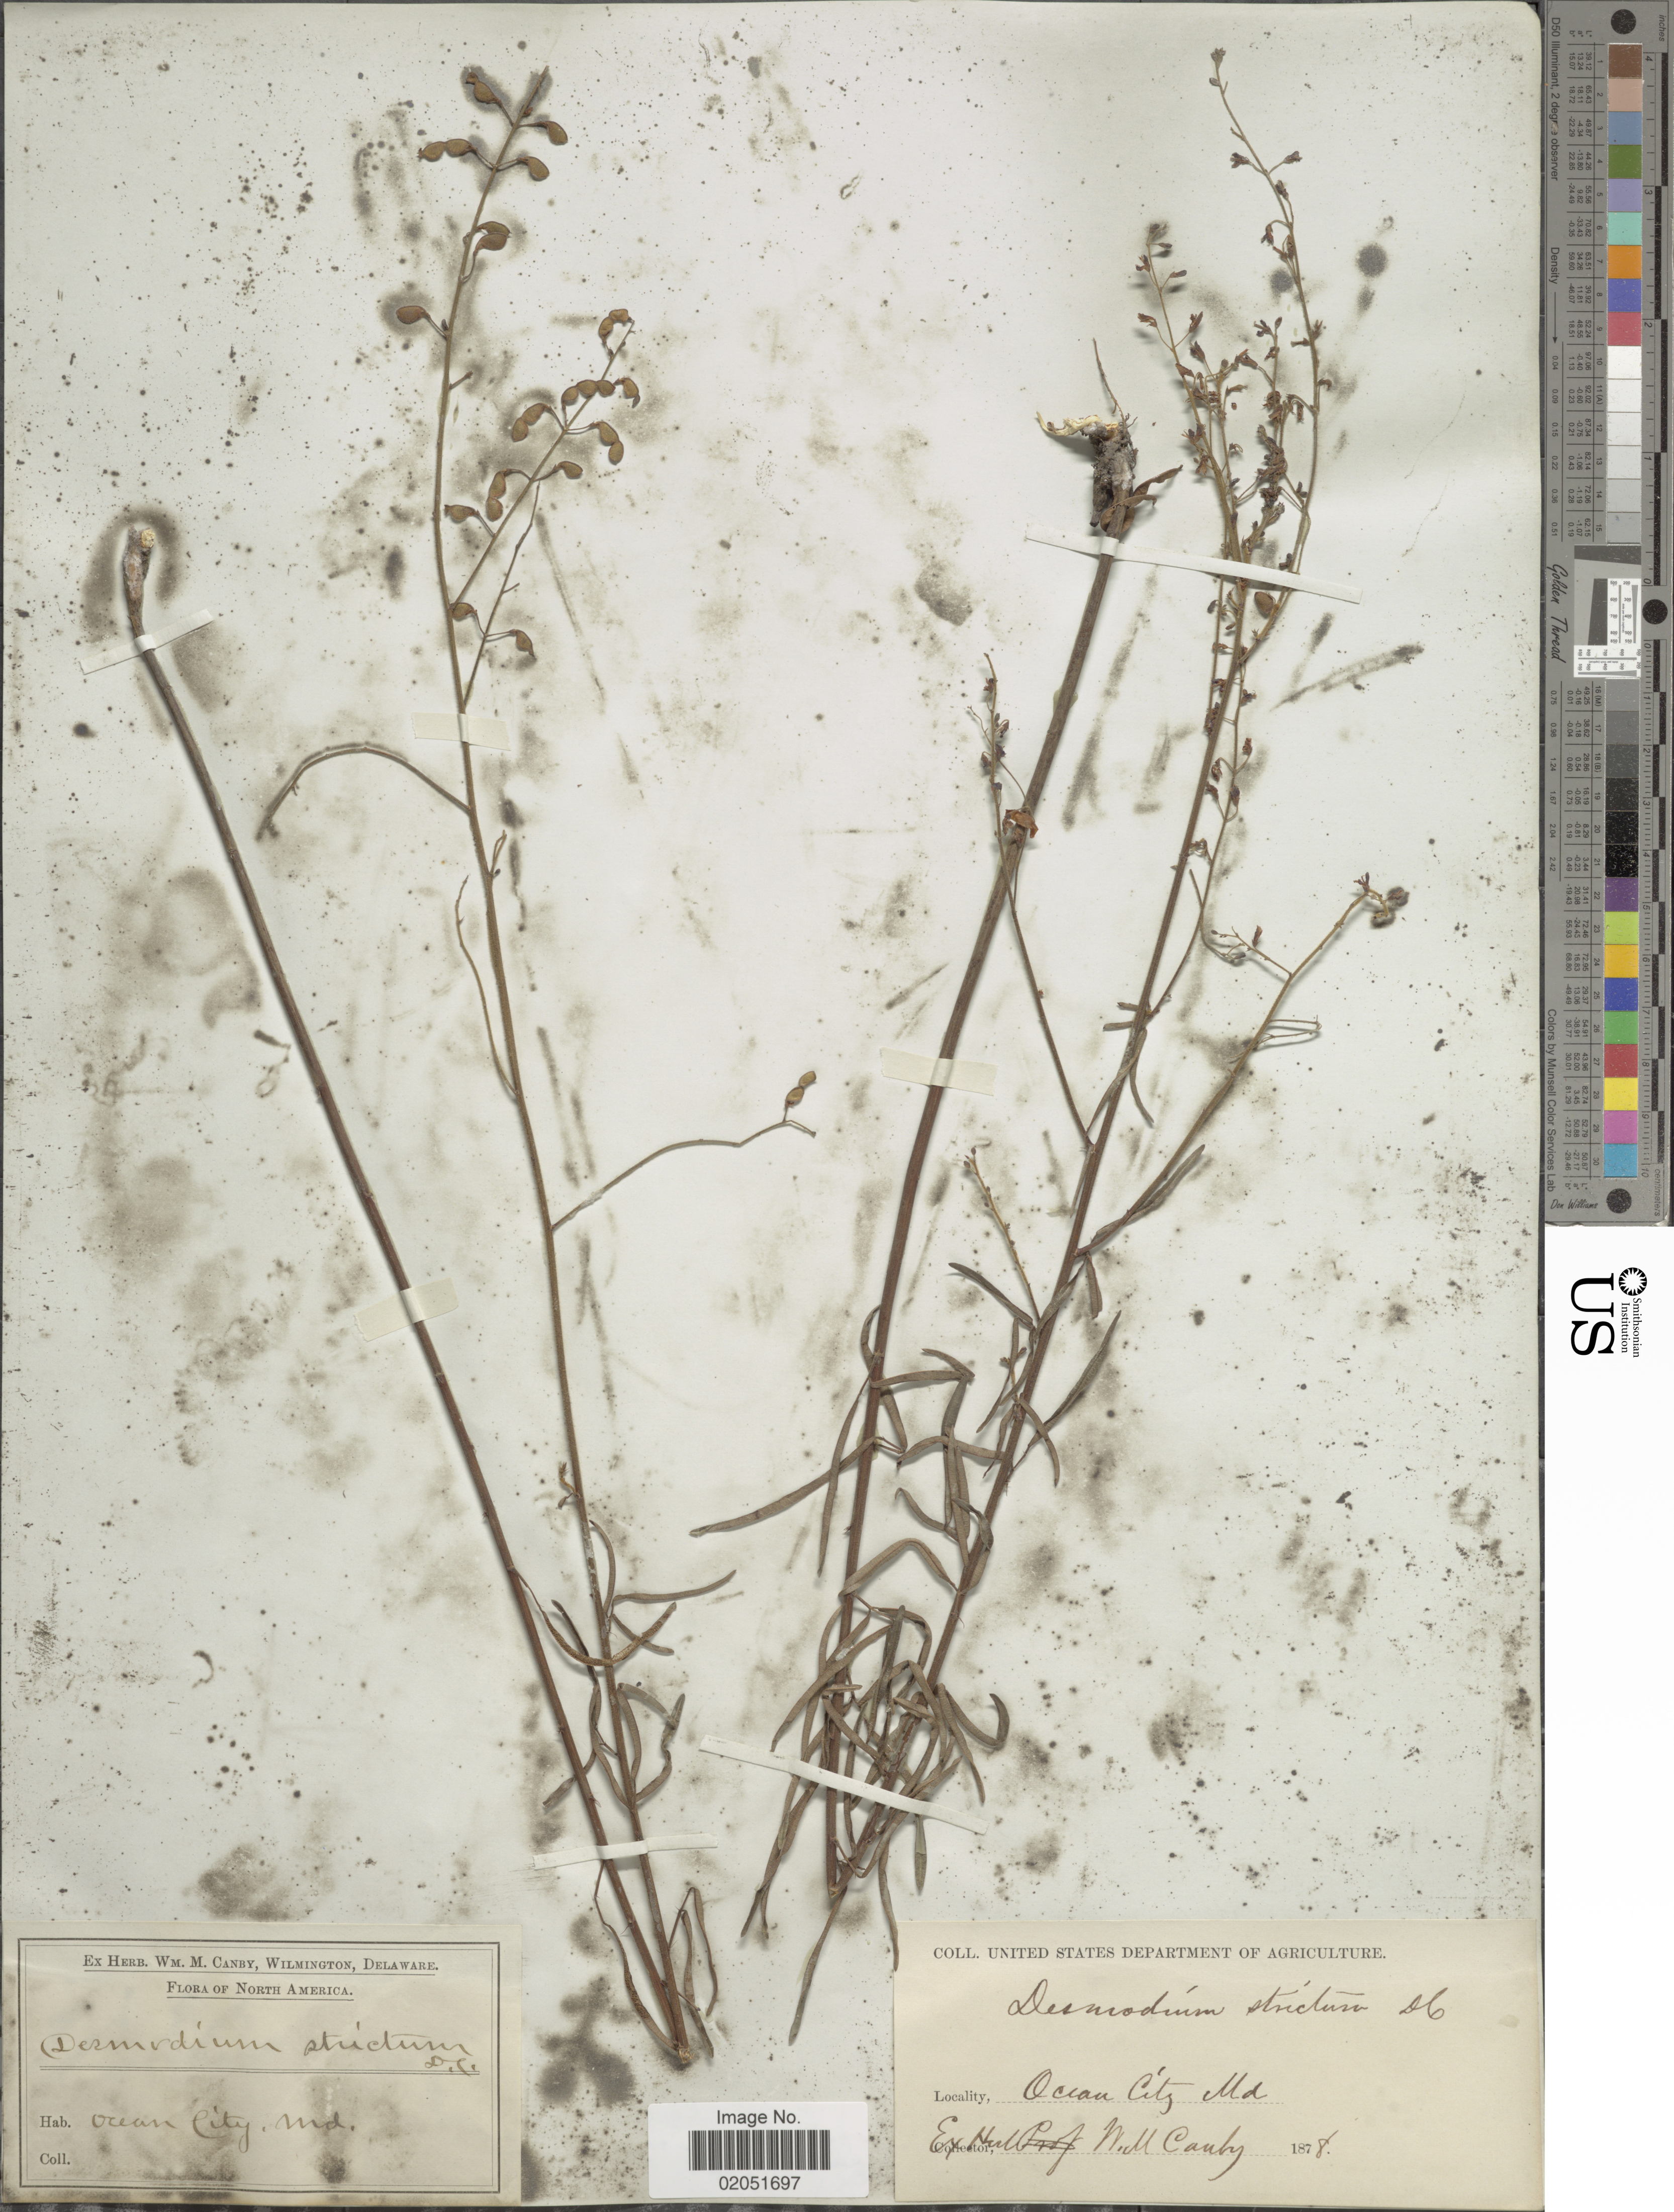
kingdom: Plantae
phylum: Tracheophyta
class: Magnoliopsida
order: Fabales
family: Fabaceae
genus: Desmodium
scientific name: Desmodium strictum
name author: (Pursh) DC.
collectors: W. M. Canby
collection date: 1878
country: United States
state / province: Maryland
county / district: Worcester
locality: Ocean City, Md.